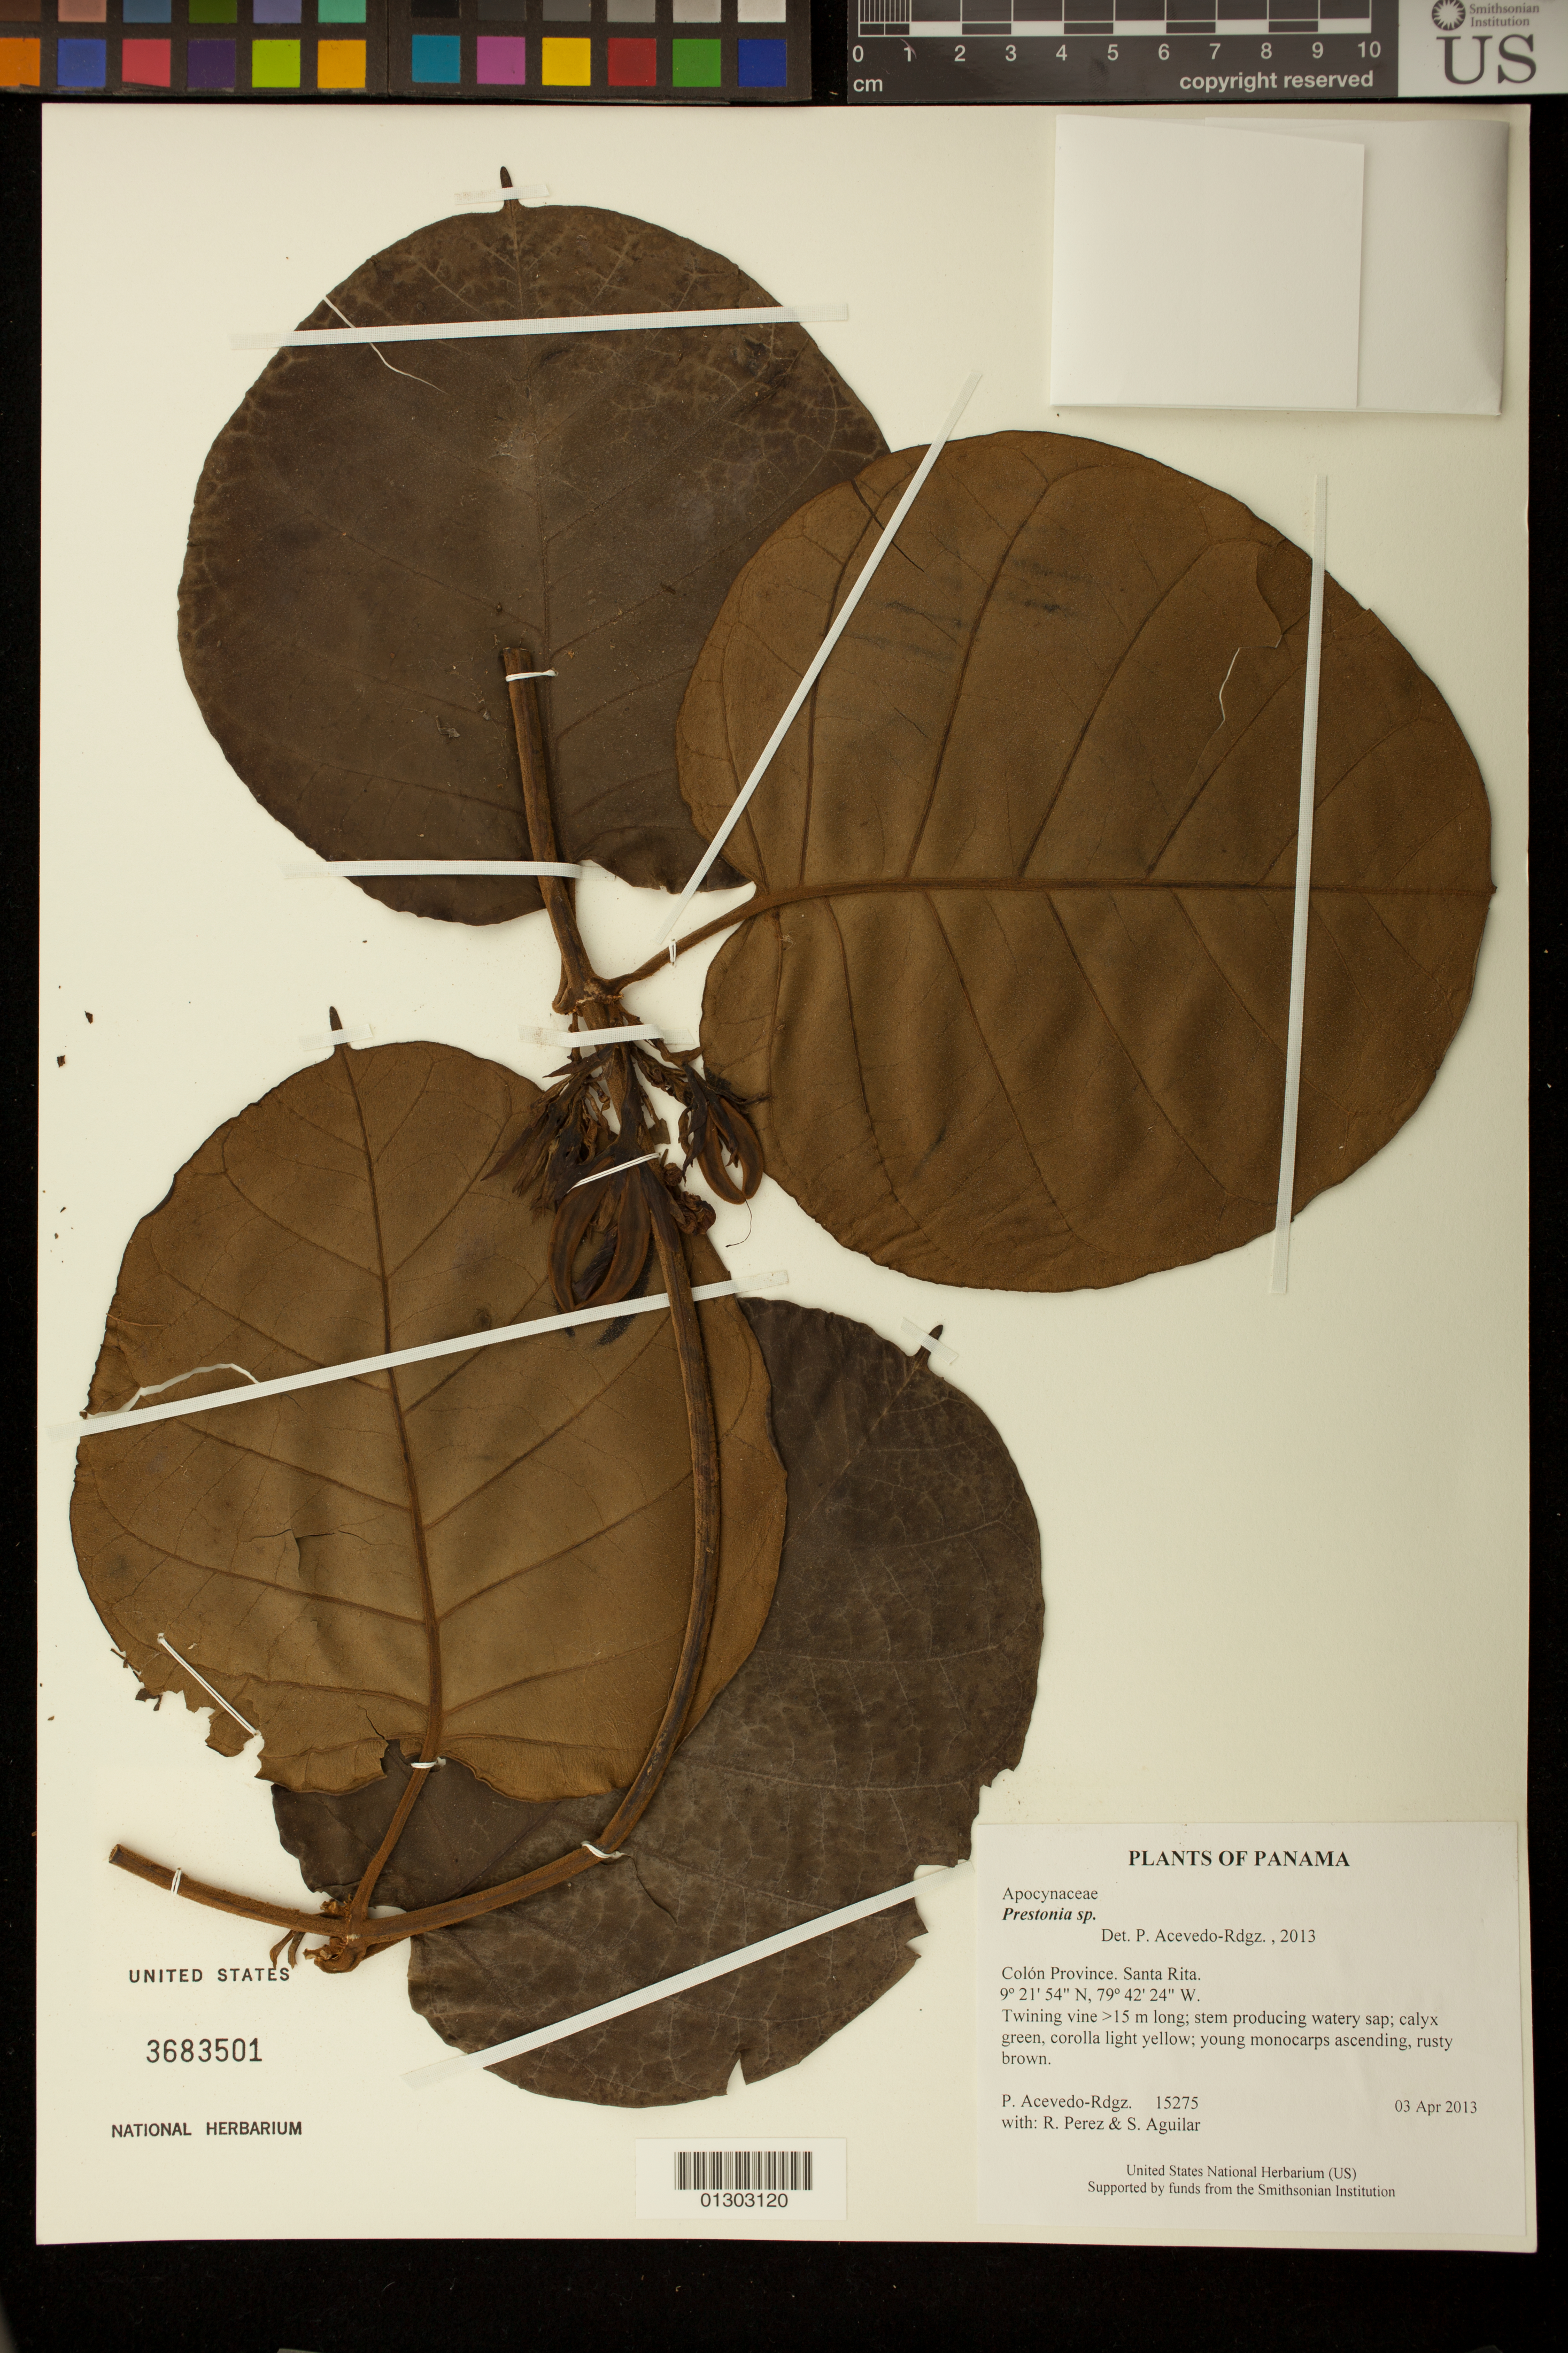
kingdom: Plantae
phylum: Tracheophyta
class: Magnoliopsida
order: Gentianales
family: Apocynaceae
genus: Prestonia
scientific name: Prestonia sp.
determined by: Acevedo-Rodríguez, P., (BOT), Smithsonian Institution - National Museum of Natural History (UNITED STATES)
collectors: P. Acevedo-Rodr., R. Perez & S. Aguilar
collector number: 15275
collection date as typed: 03 Apr 2013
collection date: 2013-04-03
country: Panama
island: Colón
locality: Santa Rita.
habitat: Remnant moist forest.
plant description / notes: US, PMA, NY, MO, GH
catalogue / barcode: US 3683501